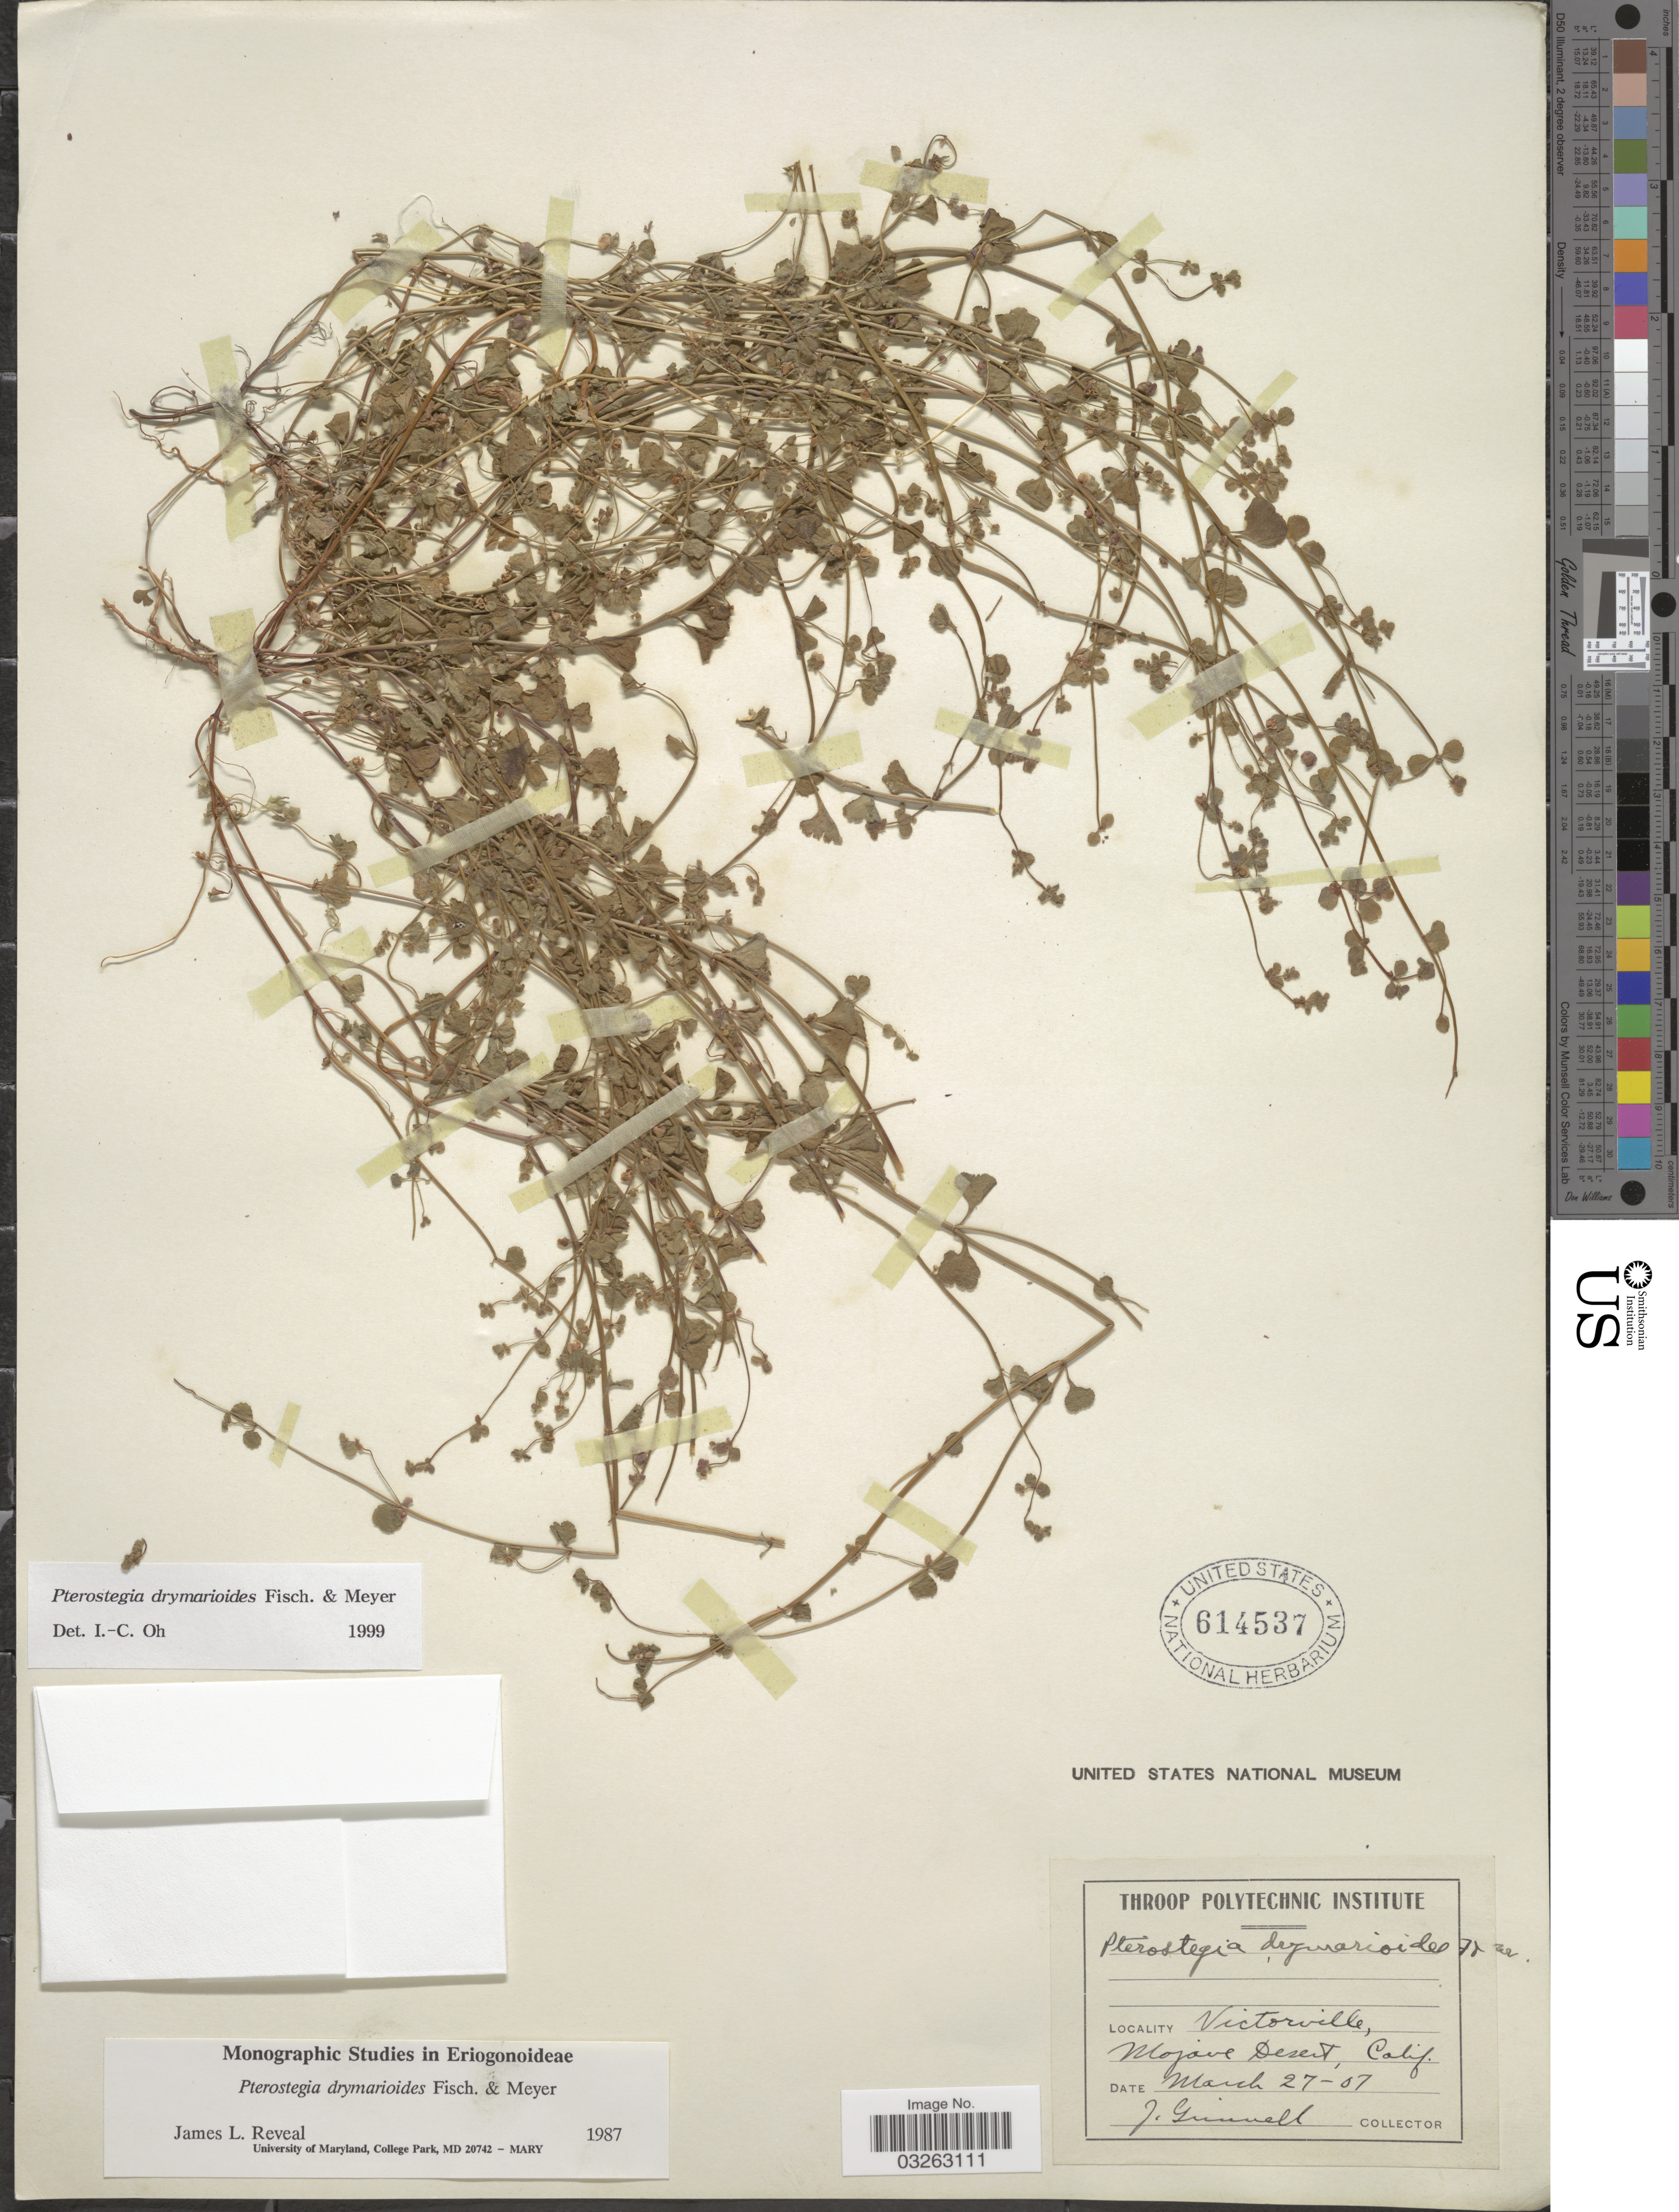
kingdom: Plantae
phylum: Tracheophyta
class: Magnoliopsida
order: Caryophyllales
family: Polygonaceae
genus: Pterostegia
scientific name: Pterostegia drymarioides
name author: Fisch. & C.A. Mey.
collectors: J. Grinnell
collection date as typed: Transcribed d/m/y: 27/3/7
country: United States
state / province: California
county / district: San Barnadino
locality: Victorville, Mojave Desert.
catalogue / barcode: US 614537